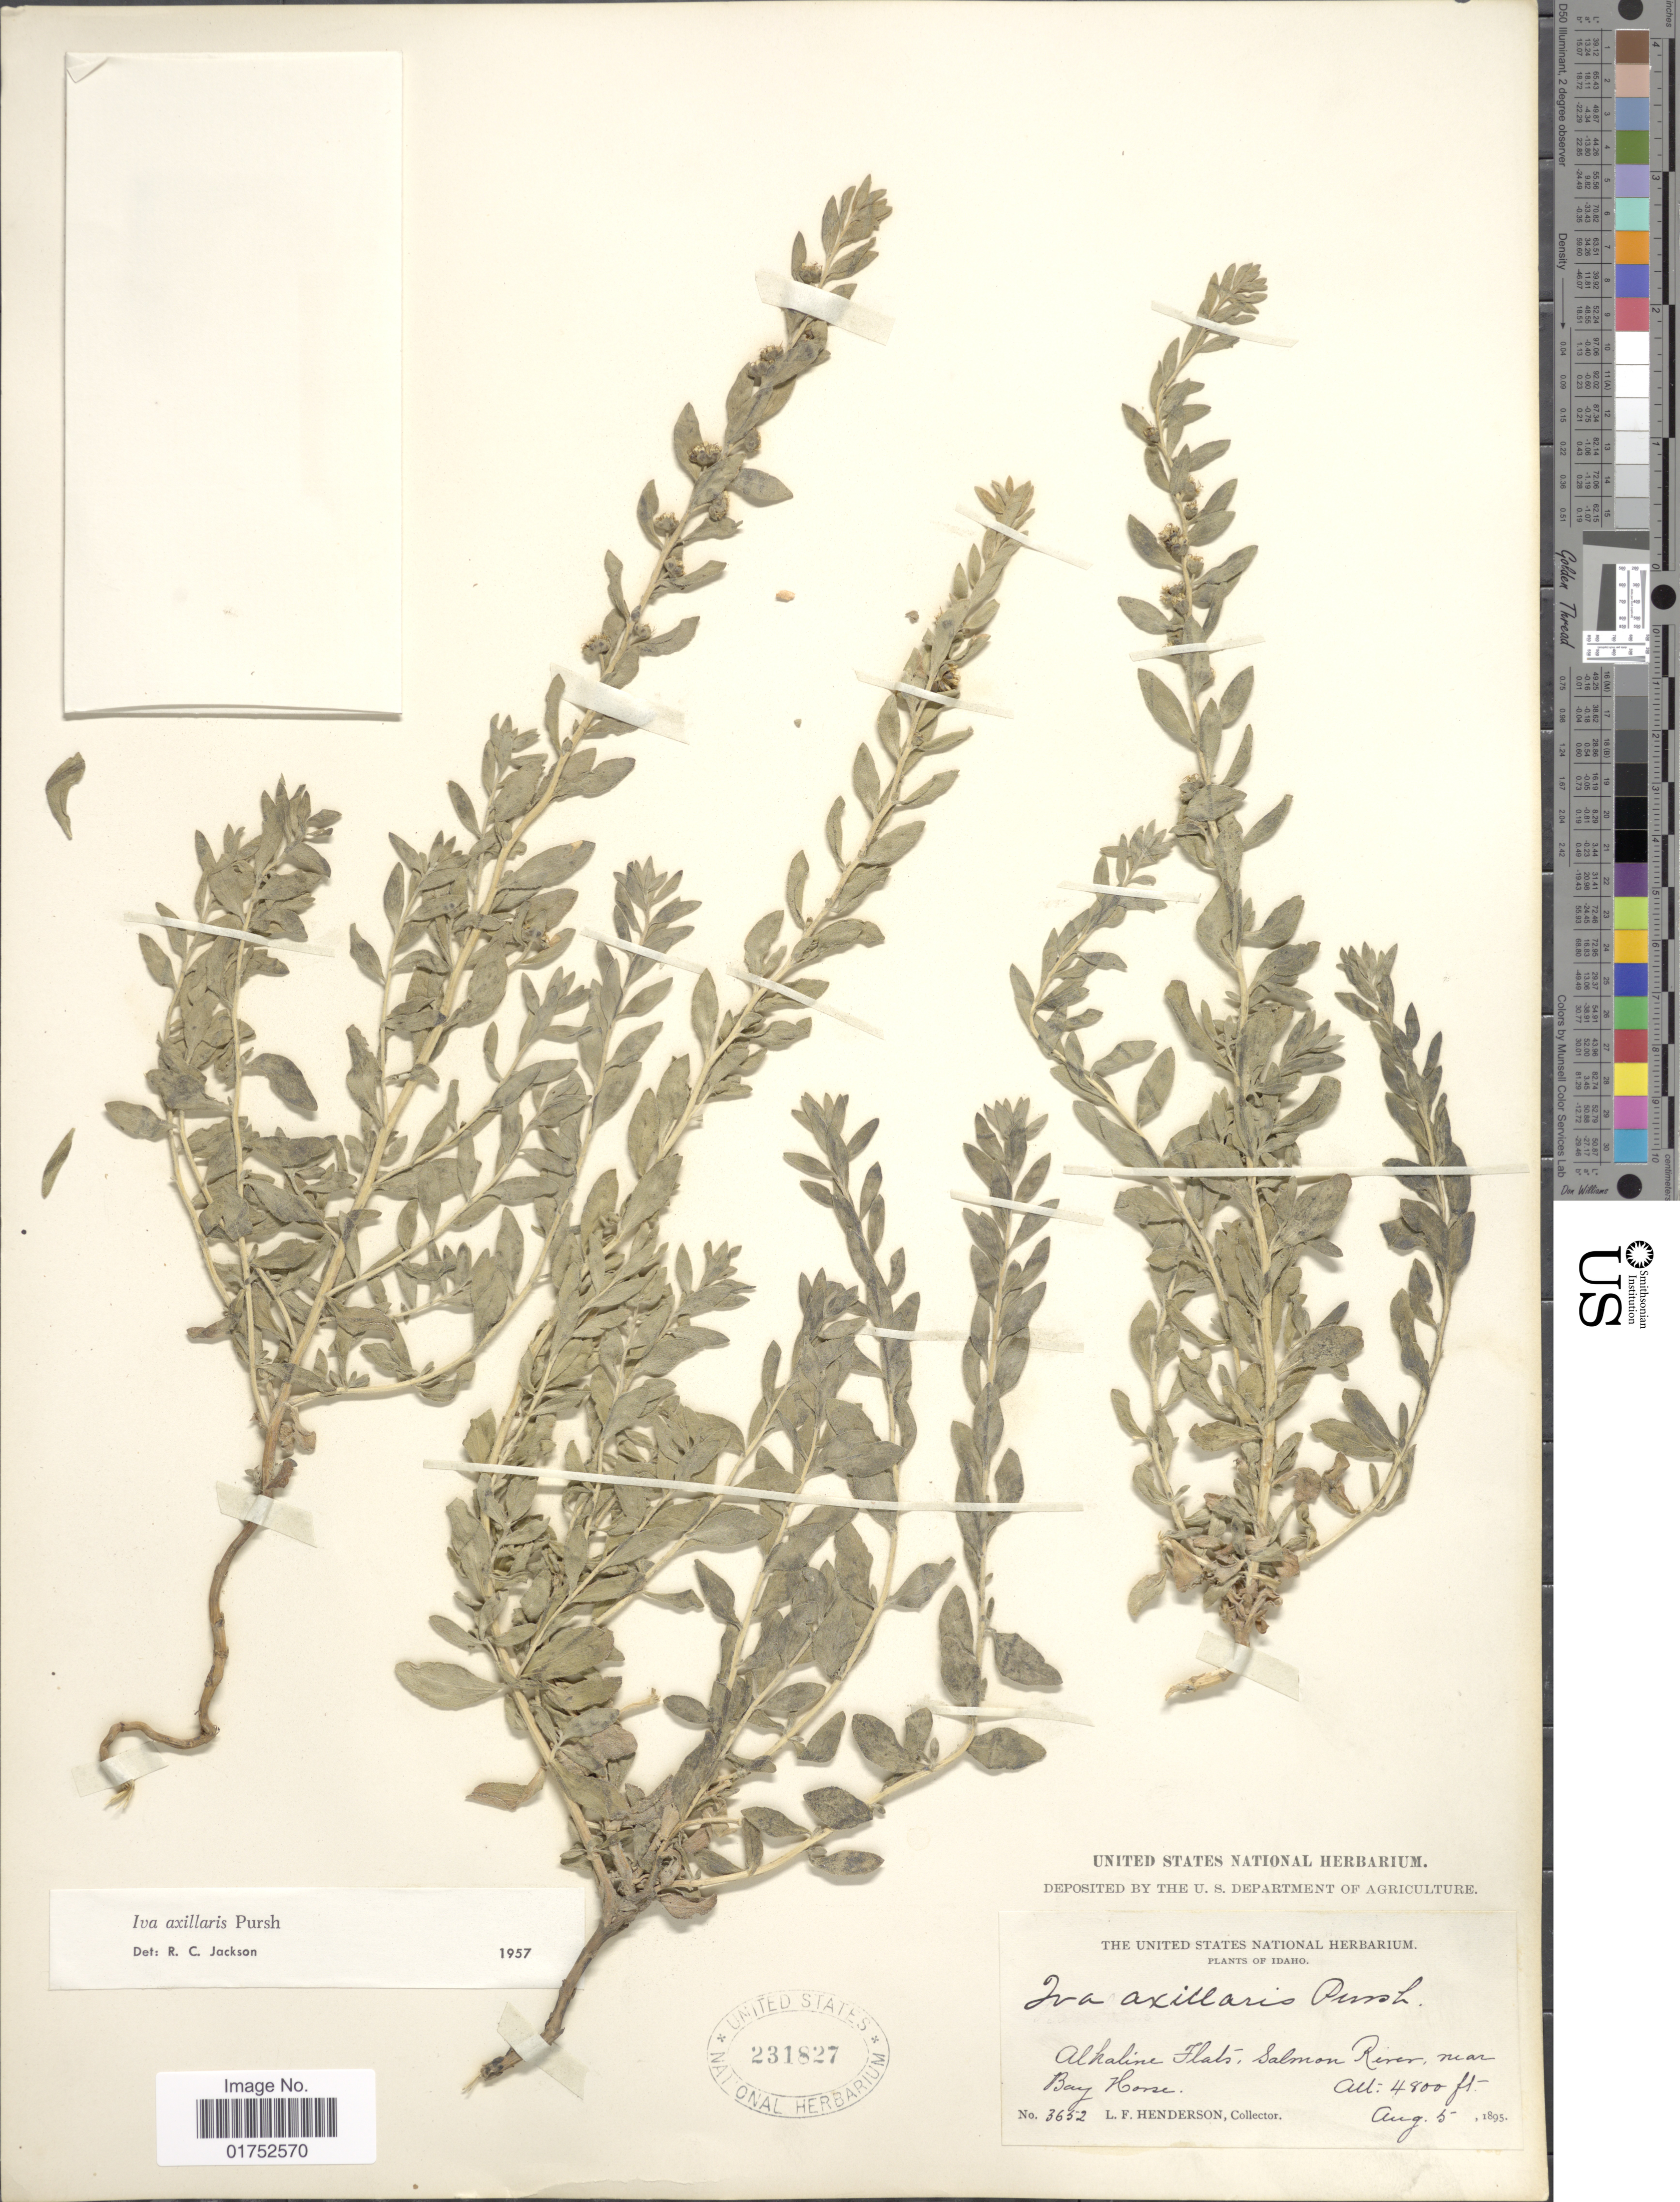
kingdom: Plantae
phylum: Tracheophyta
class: Magnoliopsida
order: Asterales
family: Asteraceae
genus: Iva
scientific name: Iva axillaris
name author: Pursh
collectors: L. Henderson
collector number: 3652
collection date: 1895-08-05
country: United States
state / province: Idaho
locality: Alkaline Flats, Salmon River, near Bay Horse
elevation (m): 1463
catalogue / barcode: US 231827